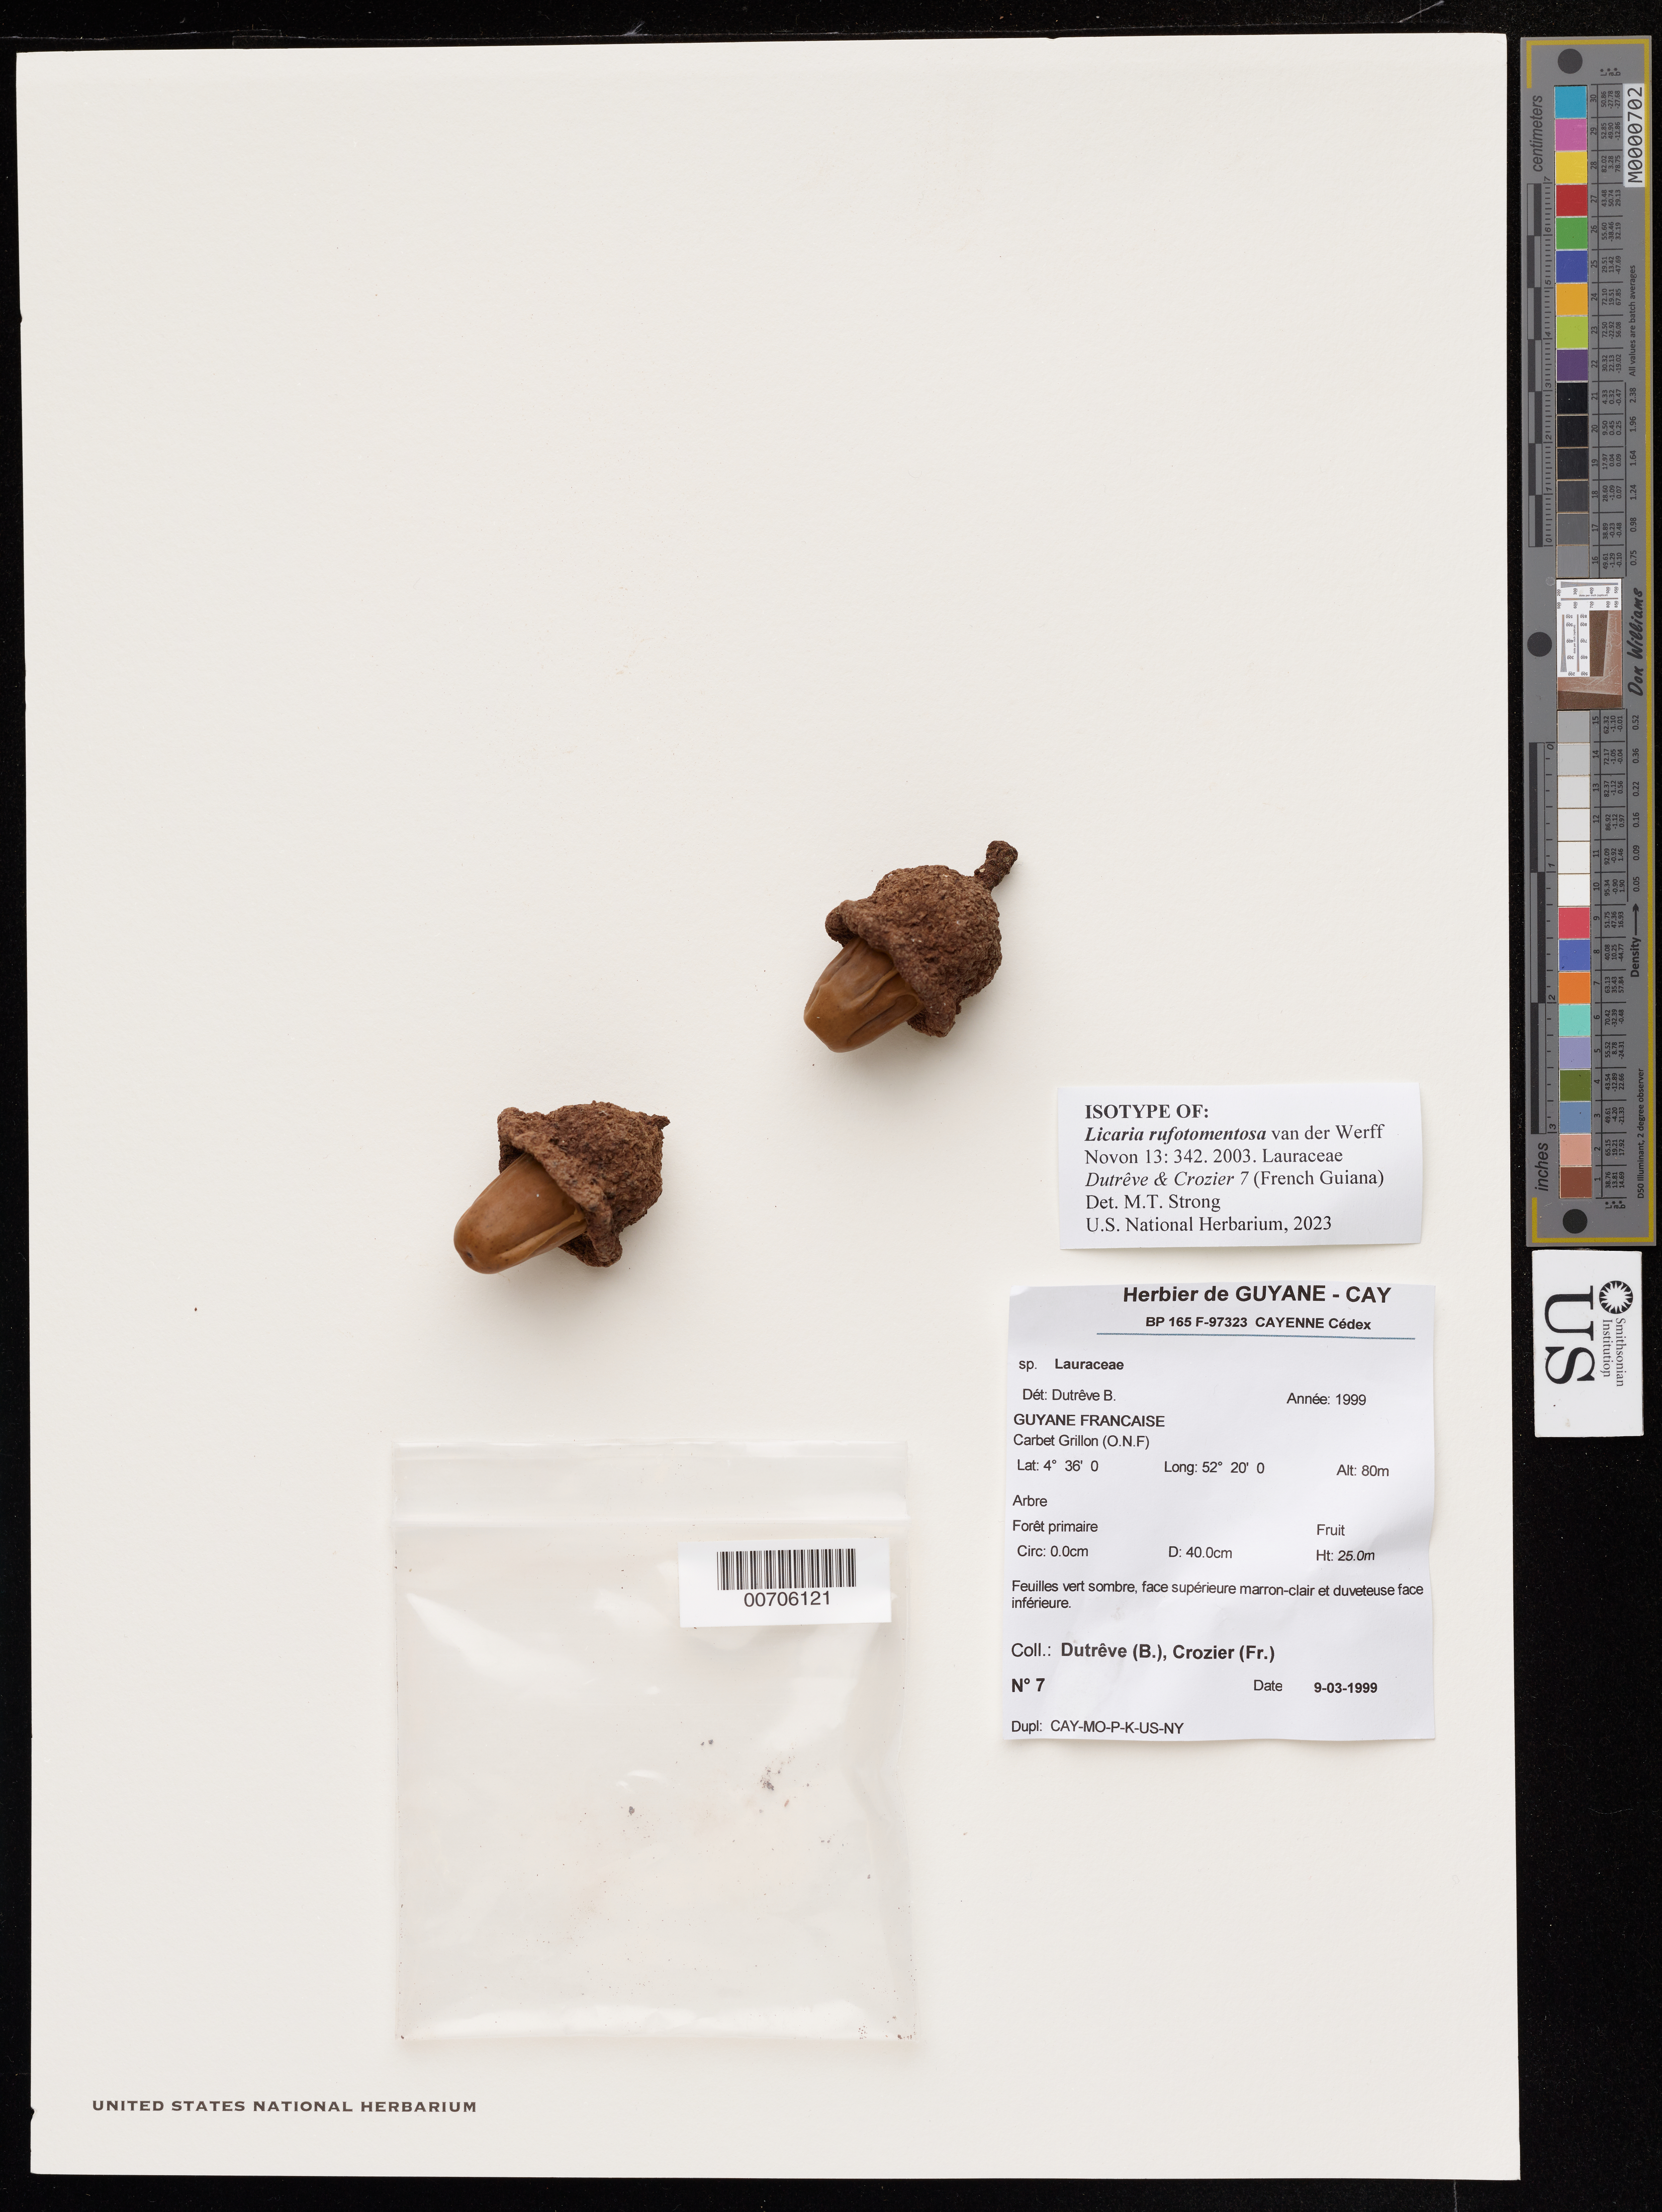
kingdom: Plantae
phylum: Tracheophyta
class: Magnoliopsida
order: Laurales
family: Lauraceae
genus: Licaria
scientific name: Licaria rufotomentosa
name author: van der Werff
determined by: Strong, Mark T., (BOT), Smithsonian Institution - National Museum of Natural History (UNITED STATES)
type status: Isotype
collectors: B. Dutrêve & F. Crozier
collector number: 7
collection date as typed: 9-Mar-99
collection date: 1999-03-09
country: French Guiana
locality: Carbet Grillon (ONF)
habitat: Forêt primaire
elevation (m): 80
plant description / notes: US Sheet No. 3426339 BC: 00706120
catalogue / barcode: US 3426339